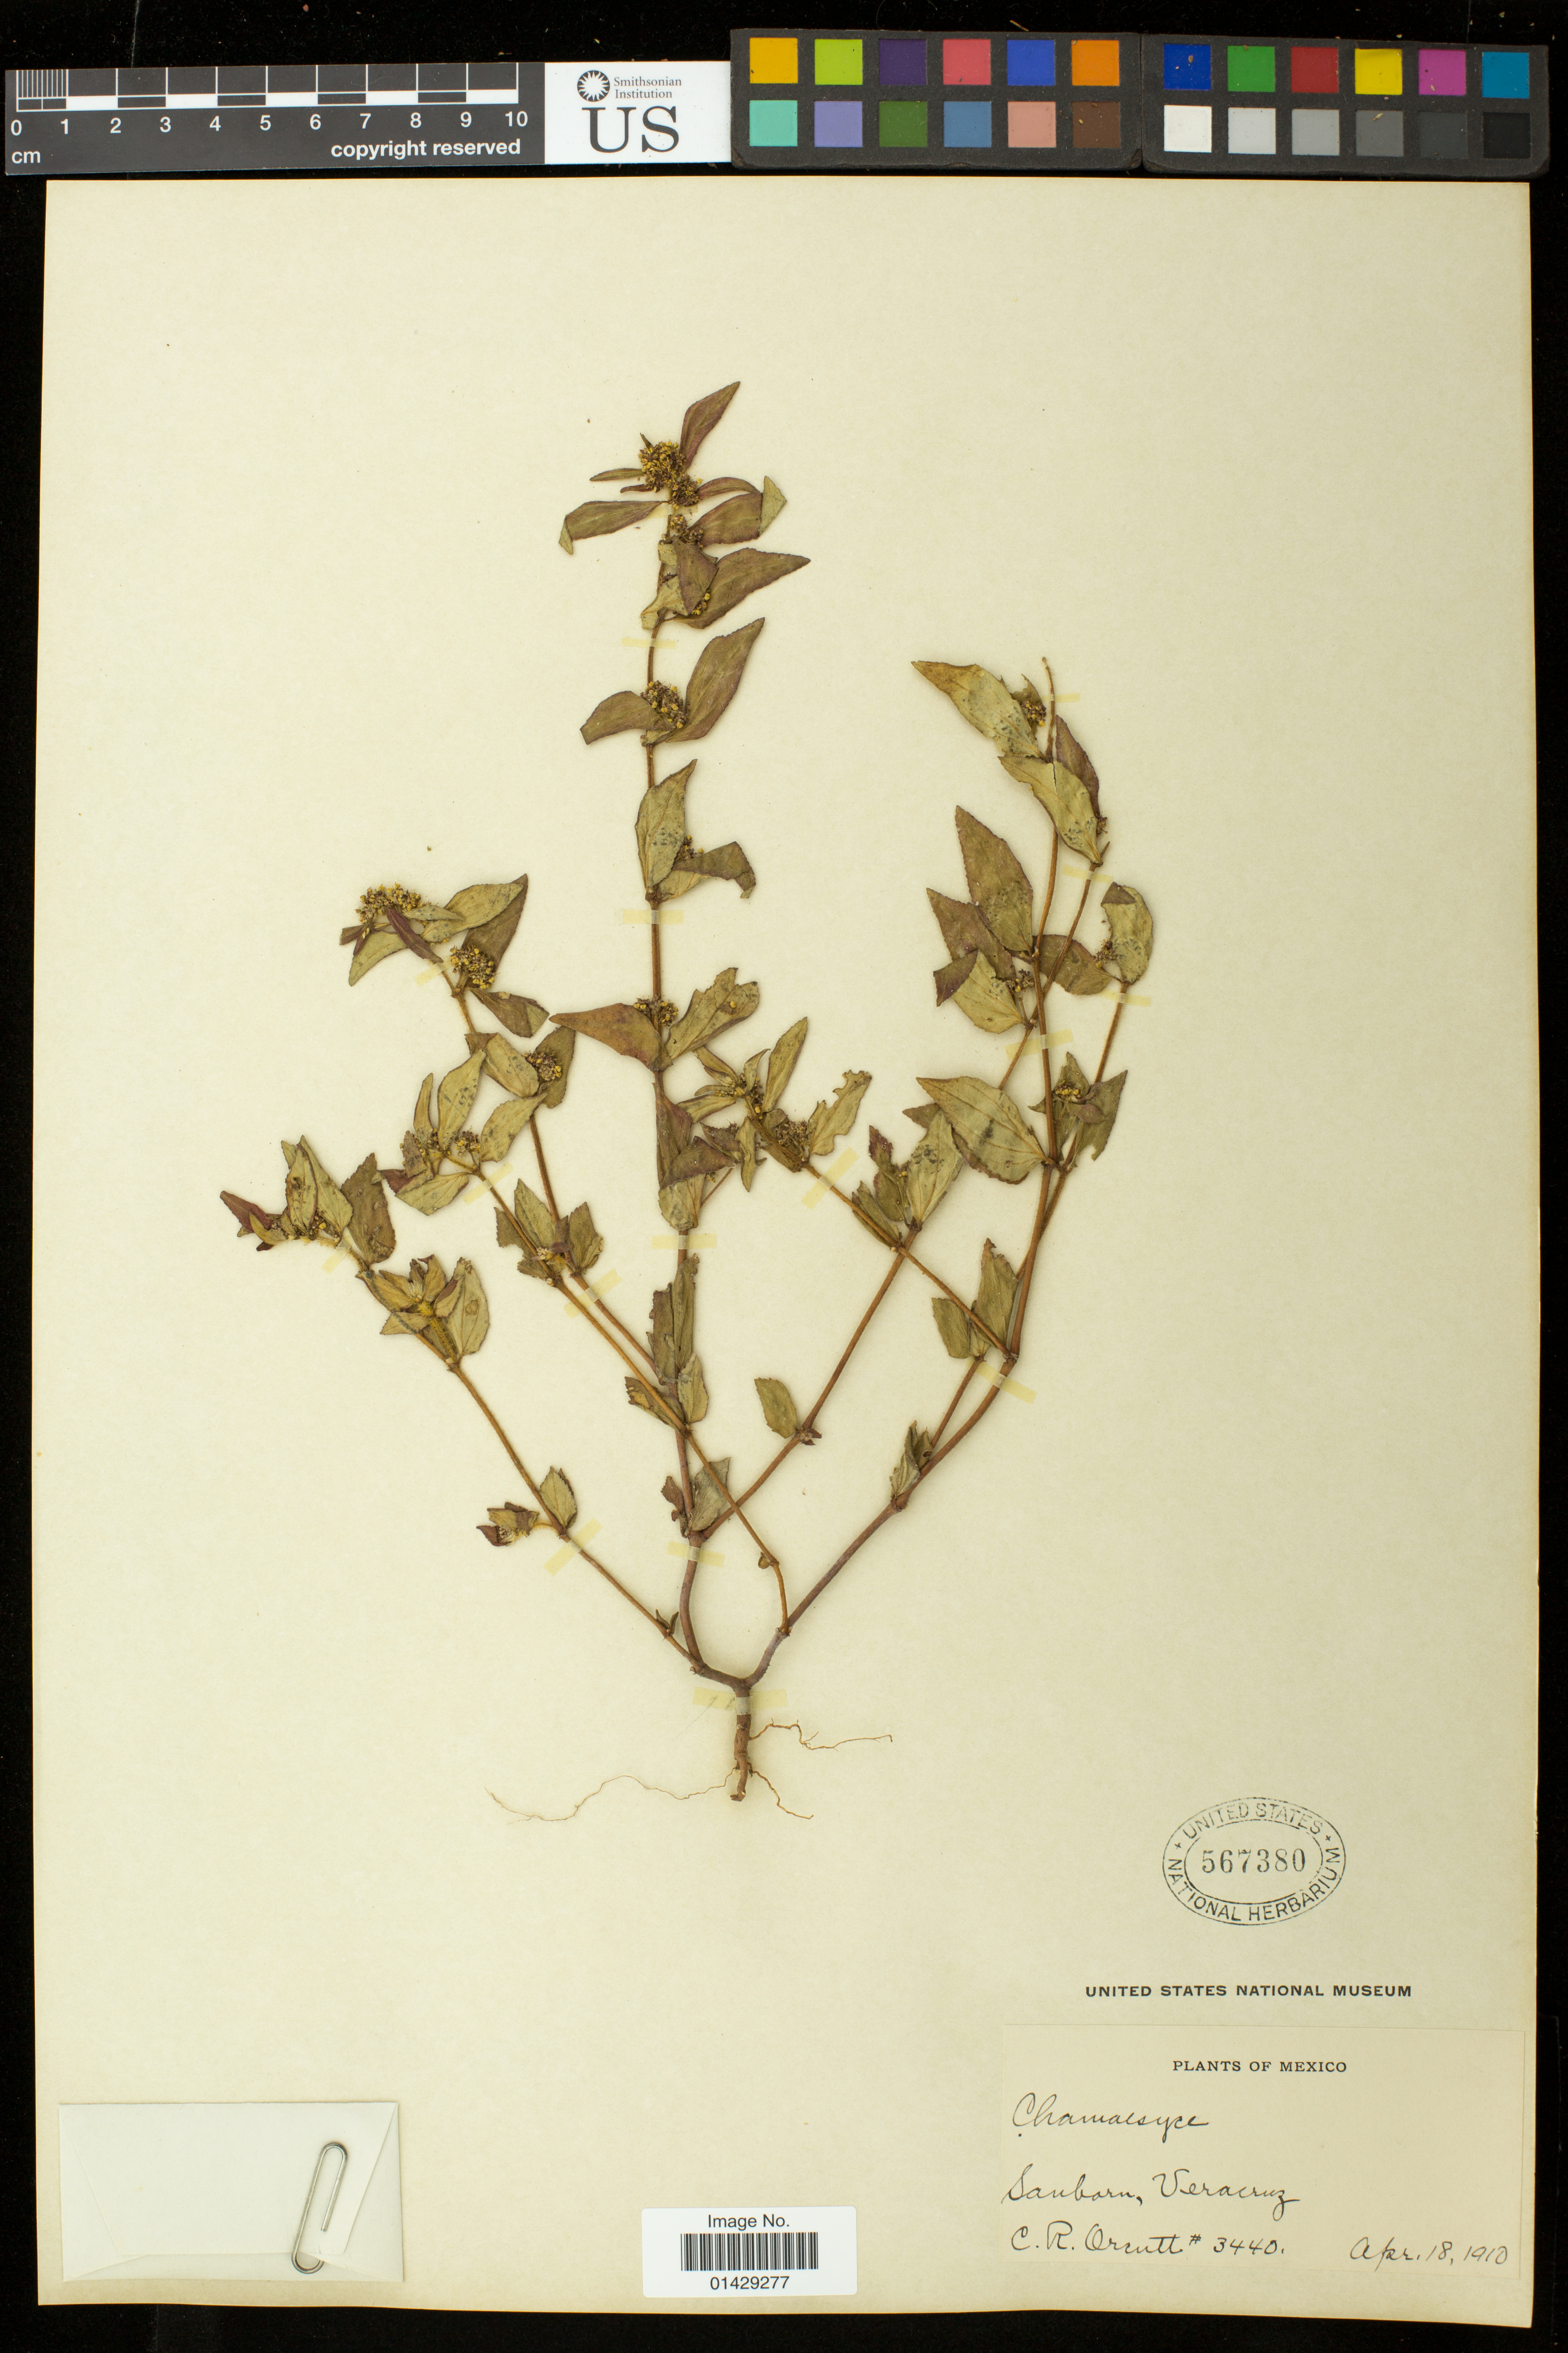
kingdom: Plantae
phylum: Tracheophyta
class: Magnoliopsida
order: Malpighiales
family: Euphorbiaceae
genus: Euphorbia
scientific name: Euphorbia hirta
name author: L.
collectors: C. R. Orcutt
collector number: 3440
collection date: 1910-04-18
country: Mexico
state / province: Veracruz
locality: Sanbarn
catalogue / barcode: US 567380